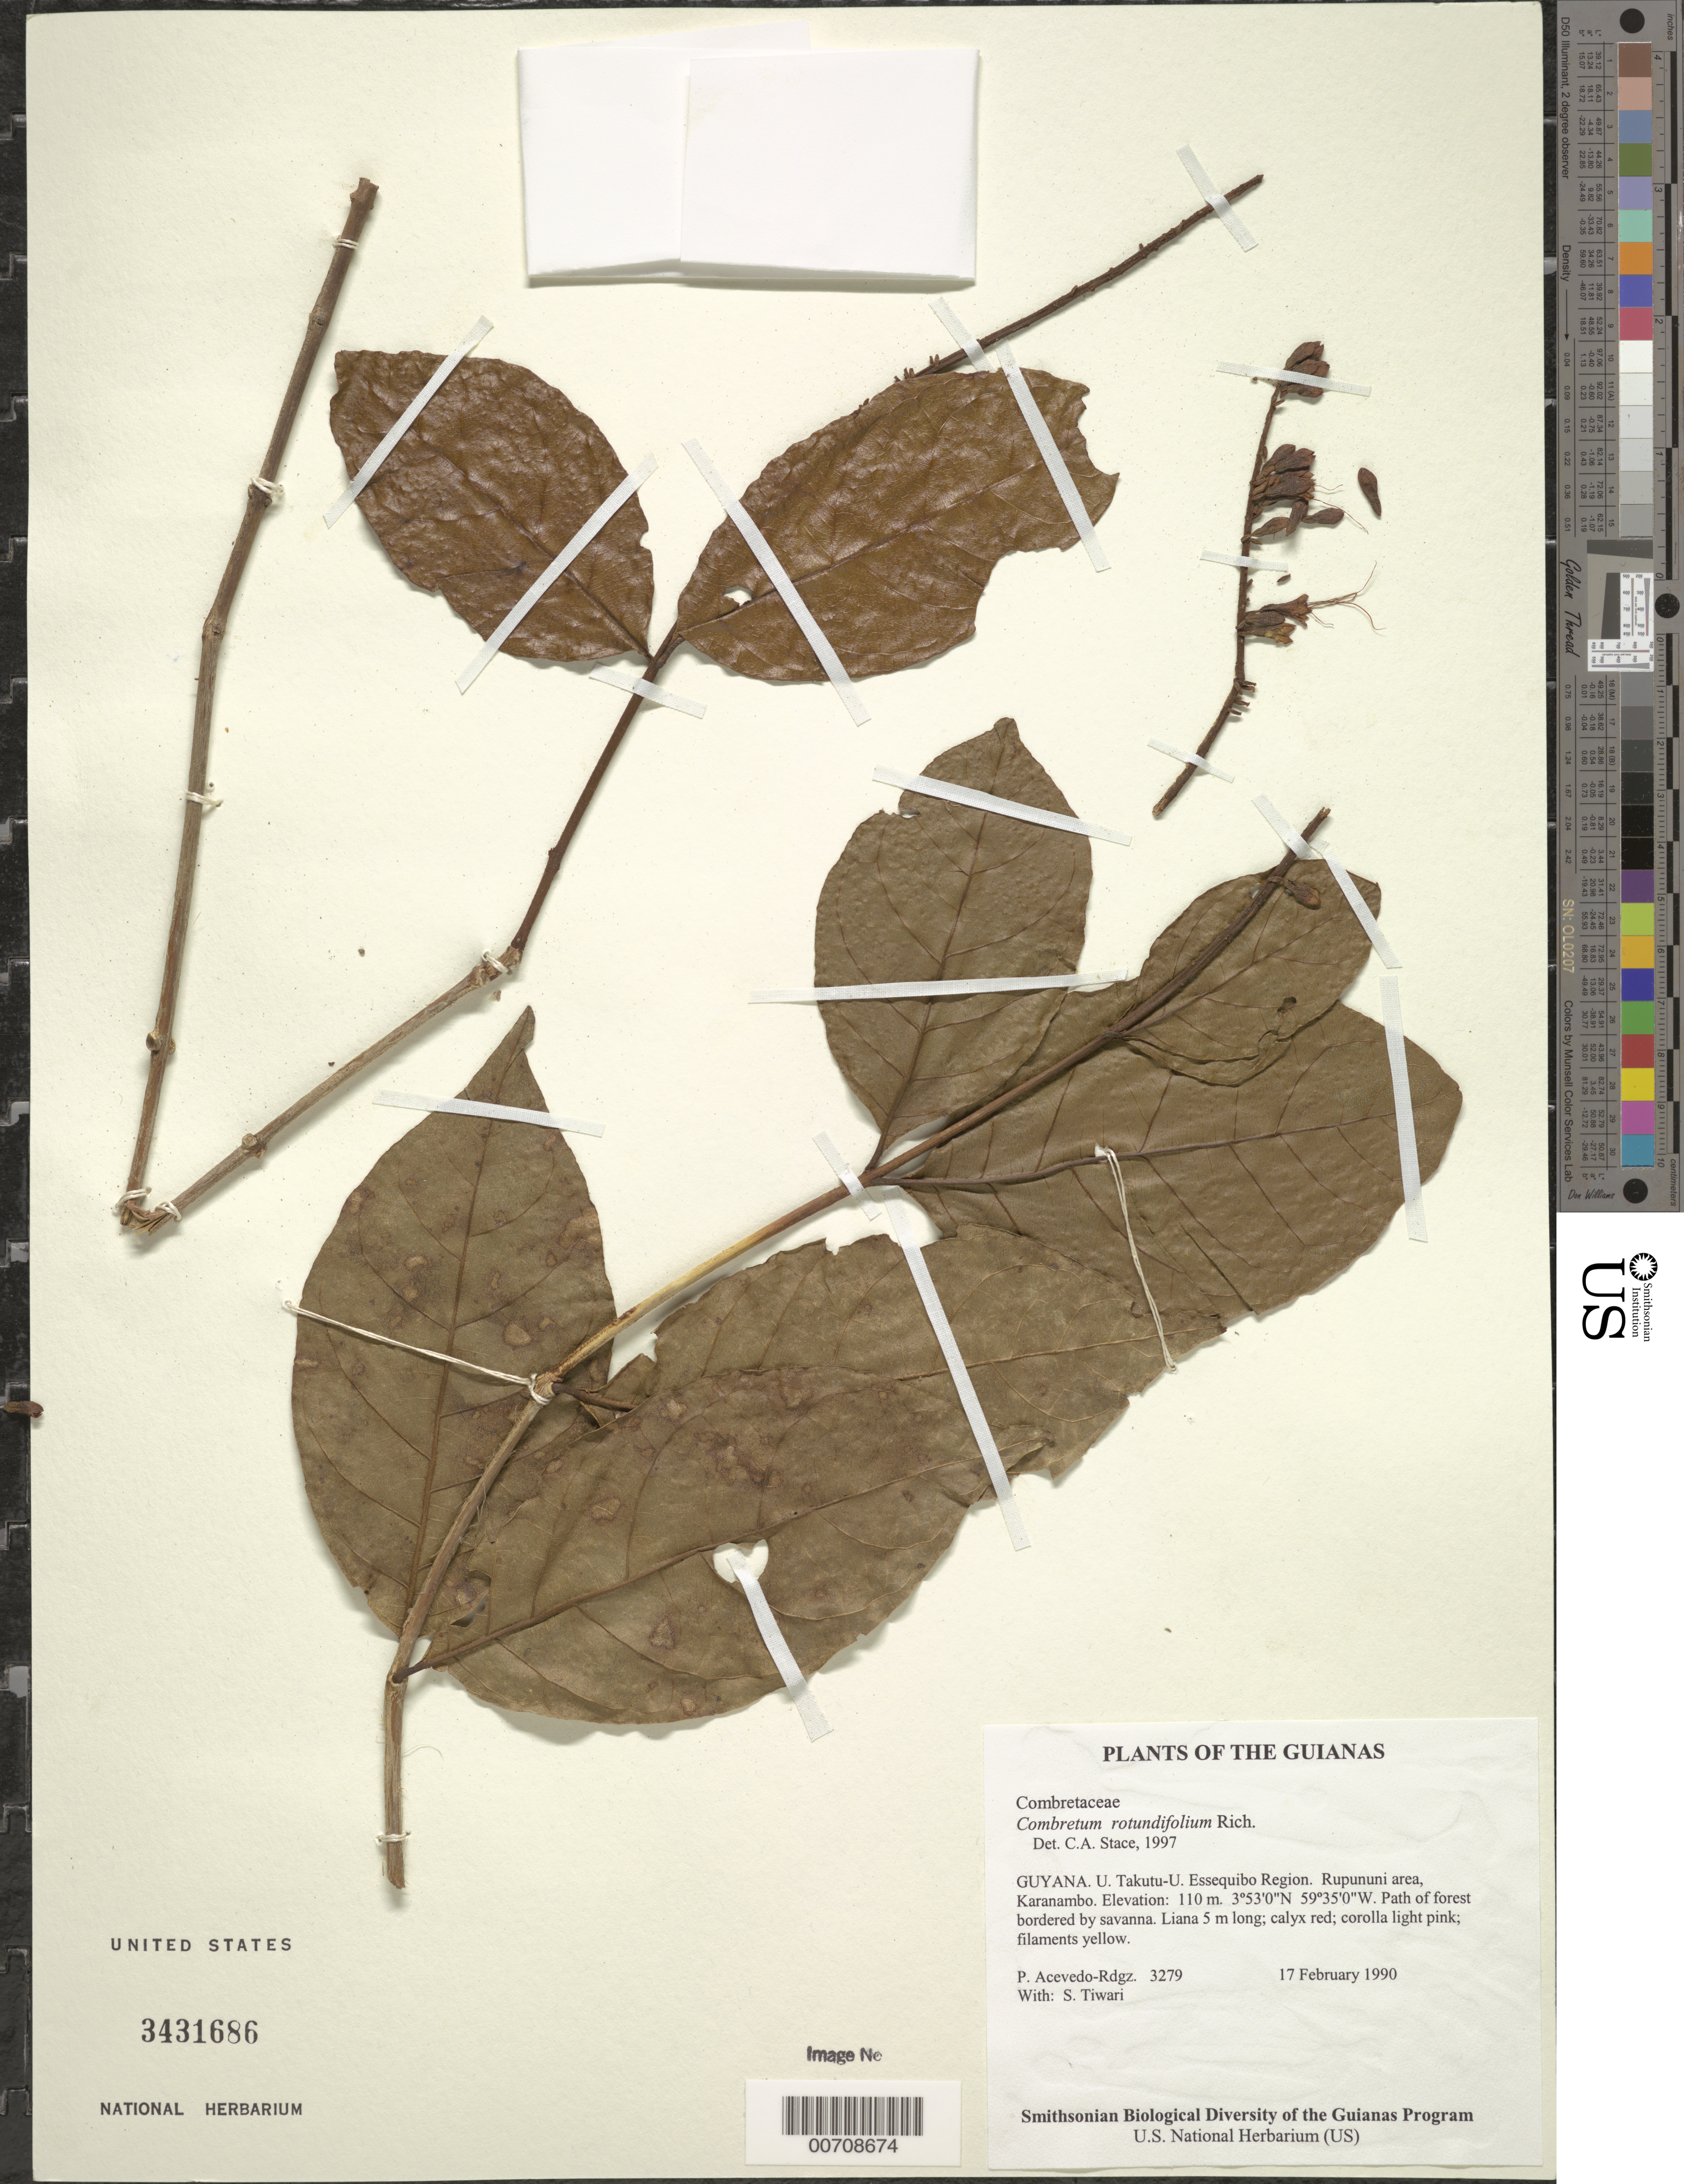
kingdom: Plantae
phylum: Tracheophyta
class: Magnoliopsida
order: Myrtales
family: Combretaceae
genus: Combretum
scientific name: Combretum rotundifolium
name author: Rich.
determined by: Stace, C. A.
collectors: P. Acevedo-Rodr. & S. Tiwari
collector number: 3279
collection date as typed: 17 Feb 1990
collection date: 1990-02-17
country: Guyana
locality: U. Takutu - U. Essequibo. Rupununi area, Karanambo.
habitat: Path of forest bordered by savanna.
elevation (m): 110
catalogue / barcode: US 3431686